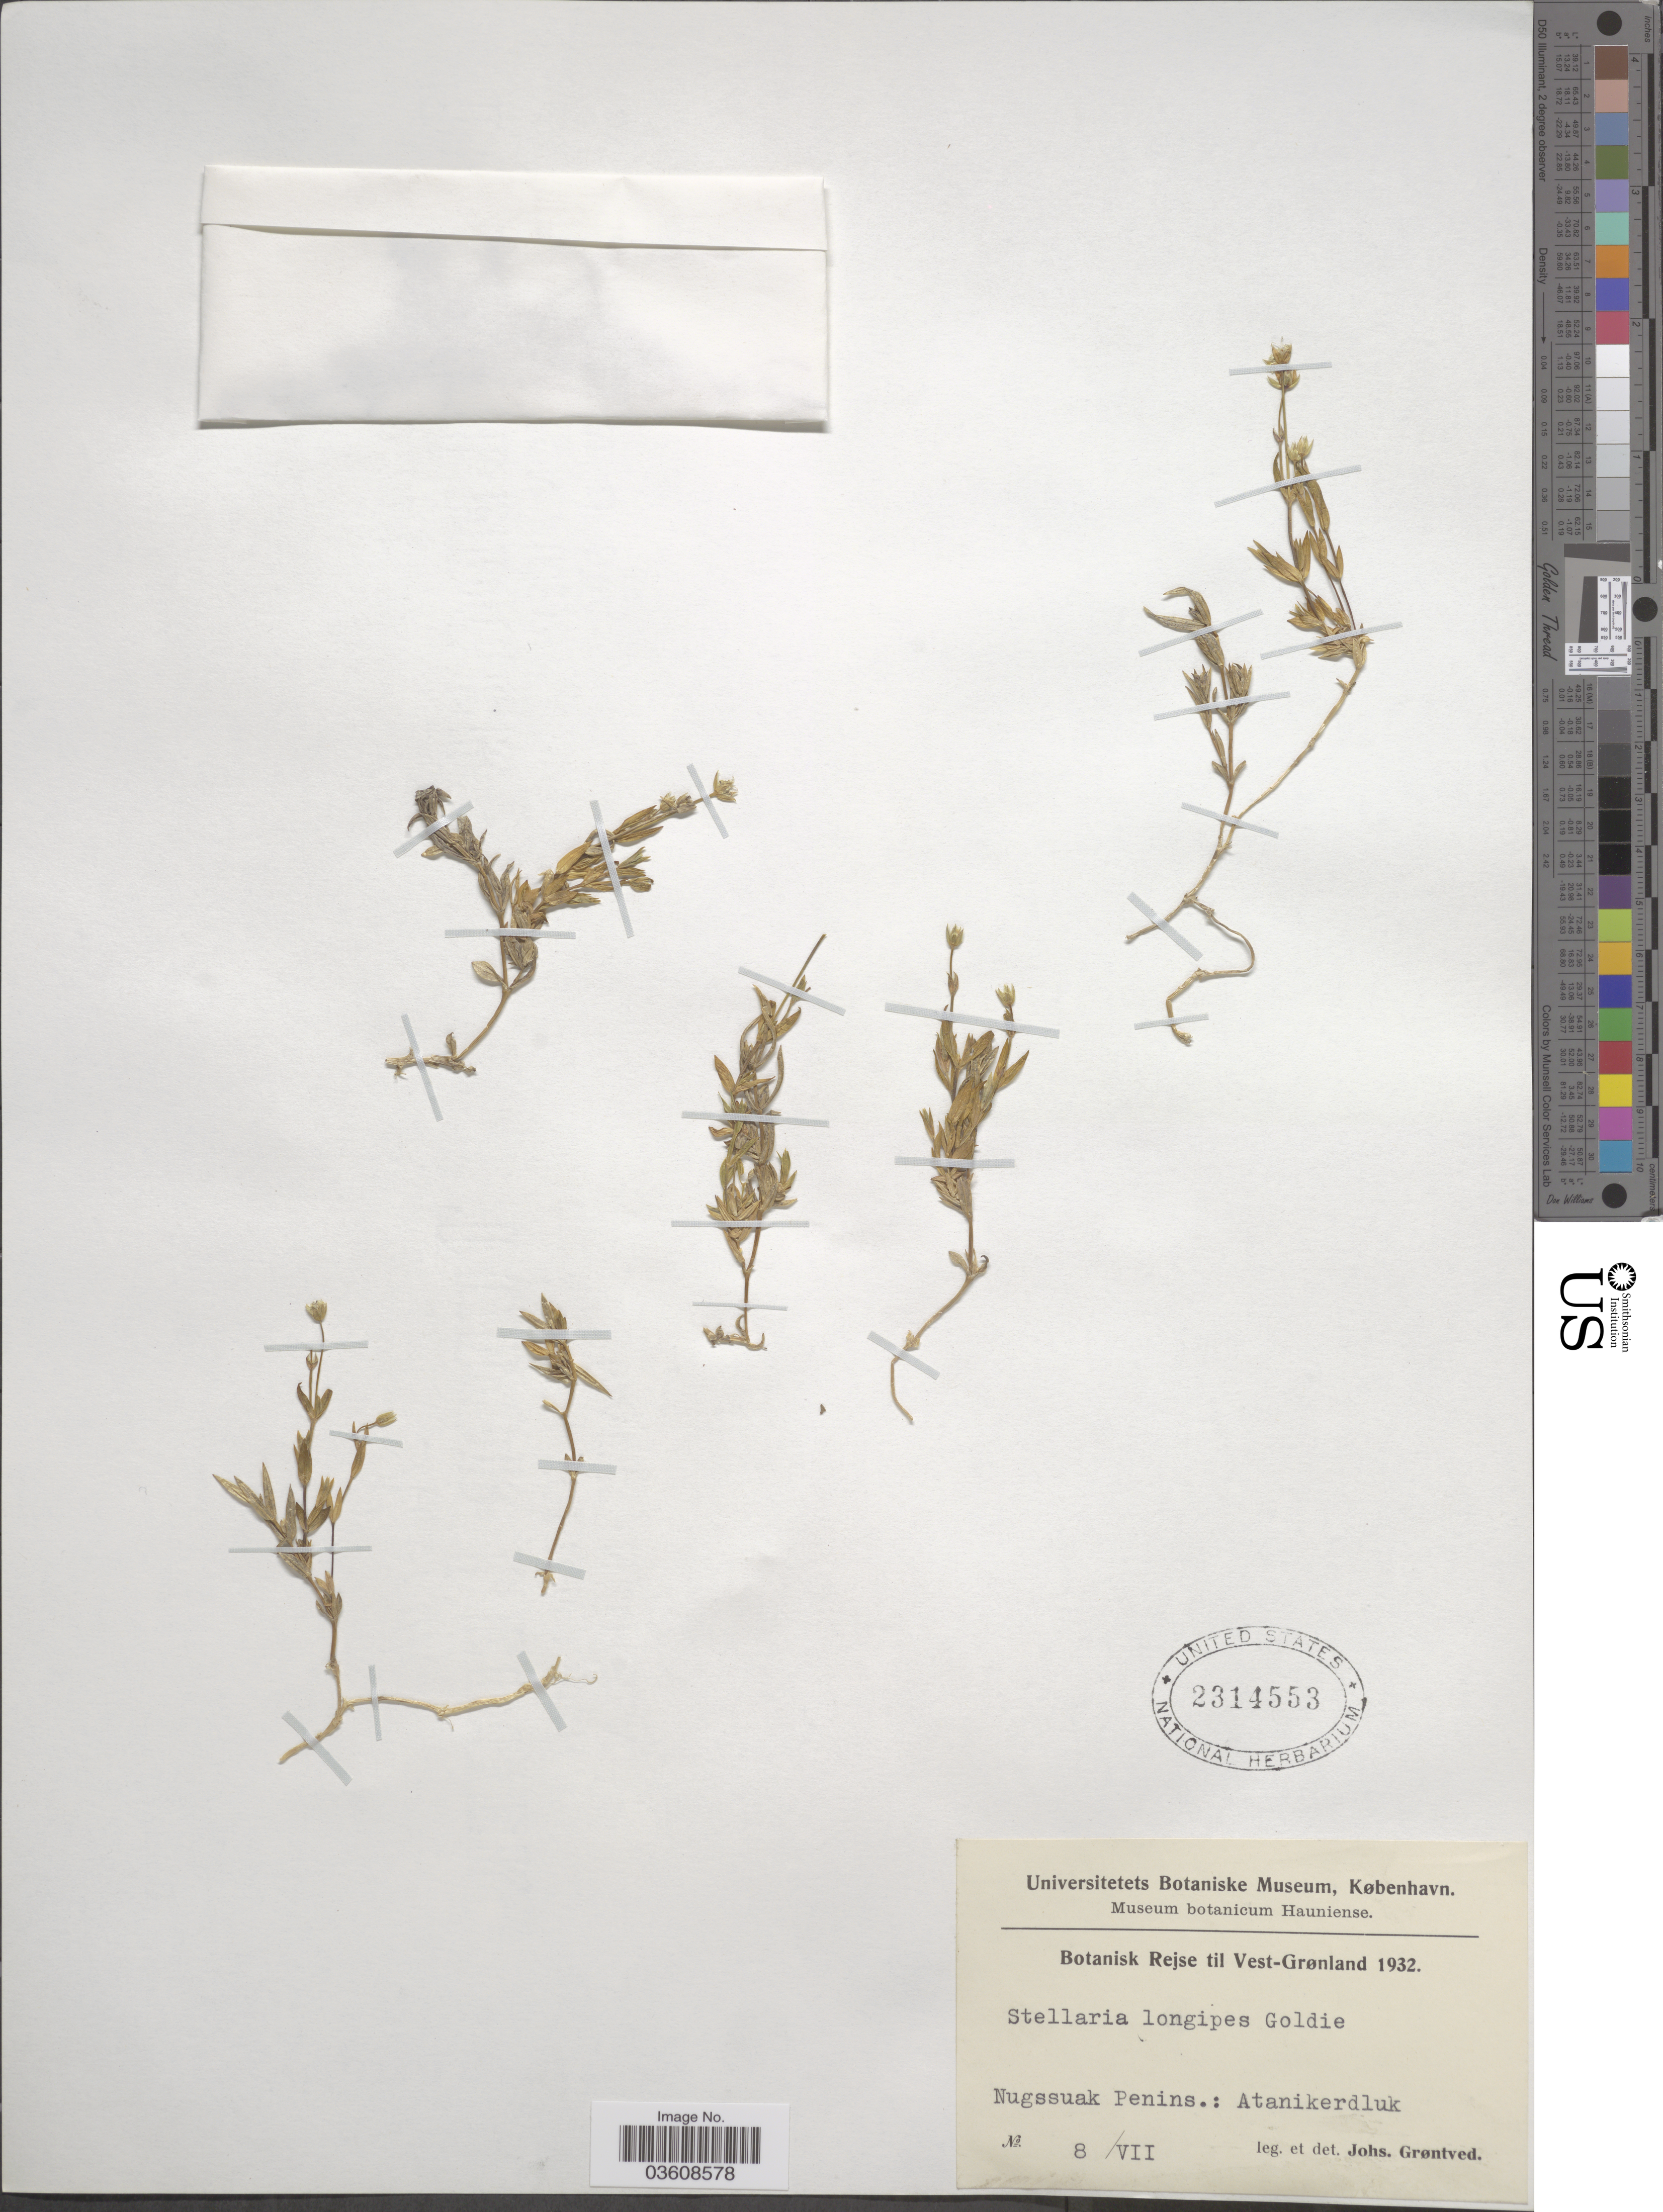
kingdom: Plantae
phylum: Tracheophyta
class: Magnoliopsida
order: Caryophyllales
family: Caryophyllaceae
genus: Stellaria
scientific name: Stellaria longipes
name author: Goldie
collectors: J. Grontved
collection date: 1932-07-08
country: Greenland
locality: Vest-Grønland. Nugssuak Penins.: Atanikerdluk.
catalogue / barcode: US 2314553